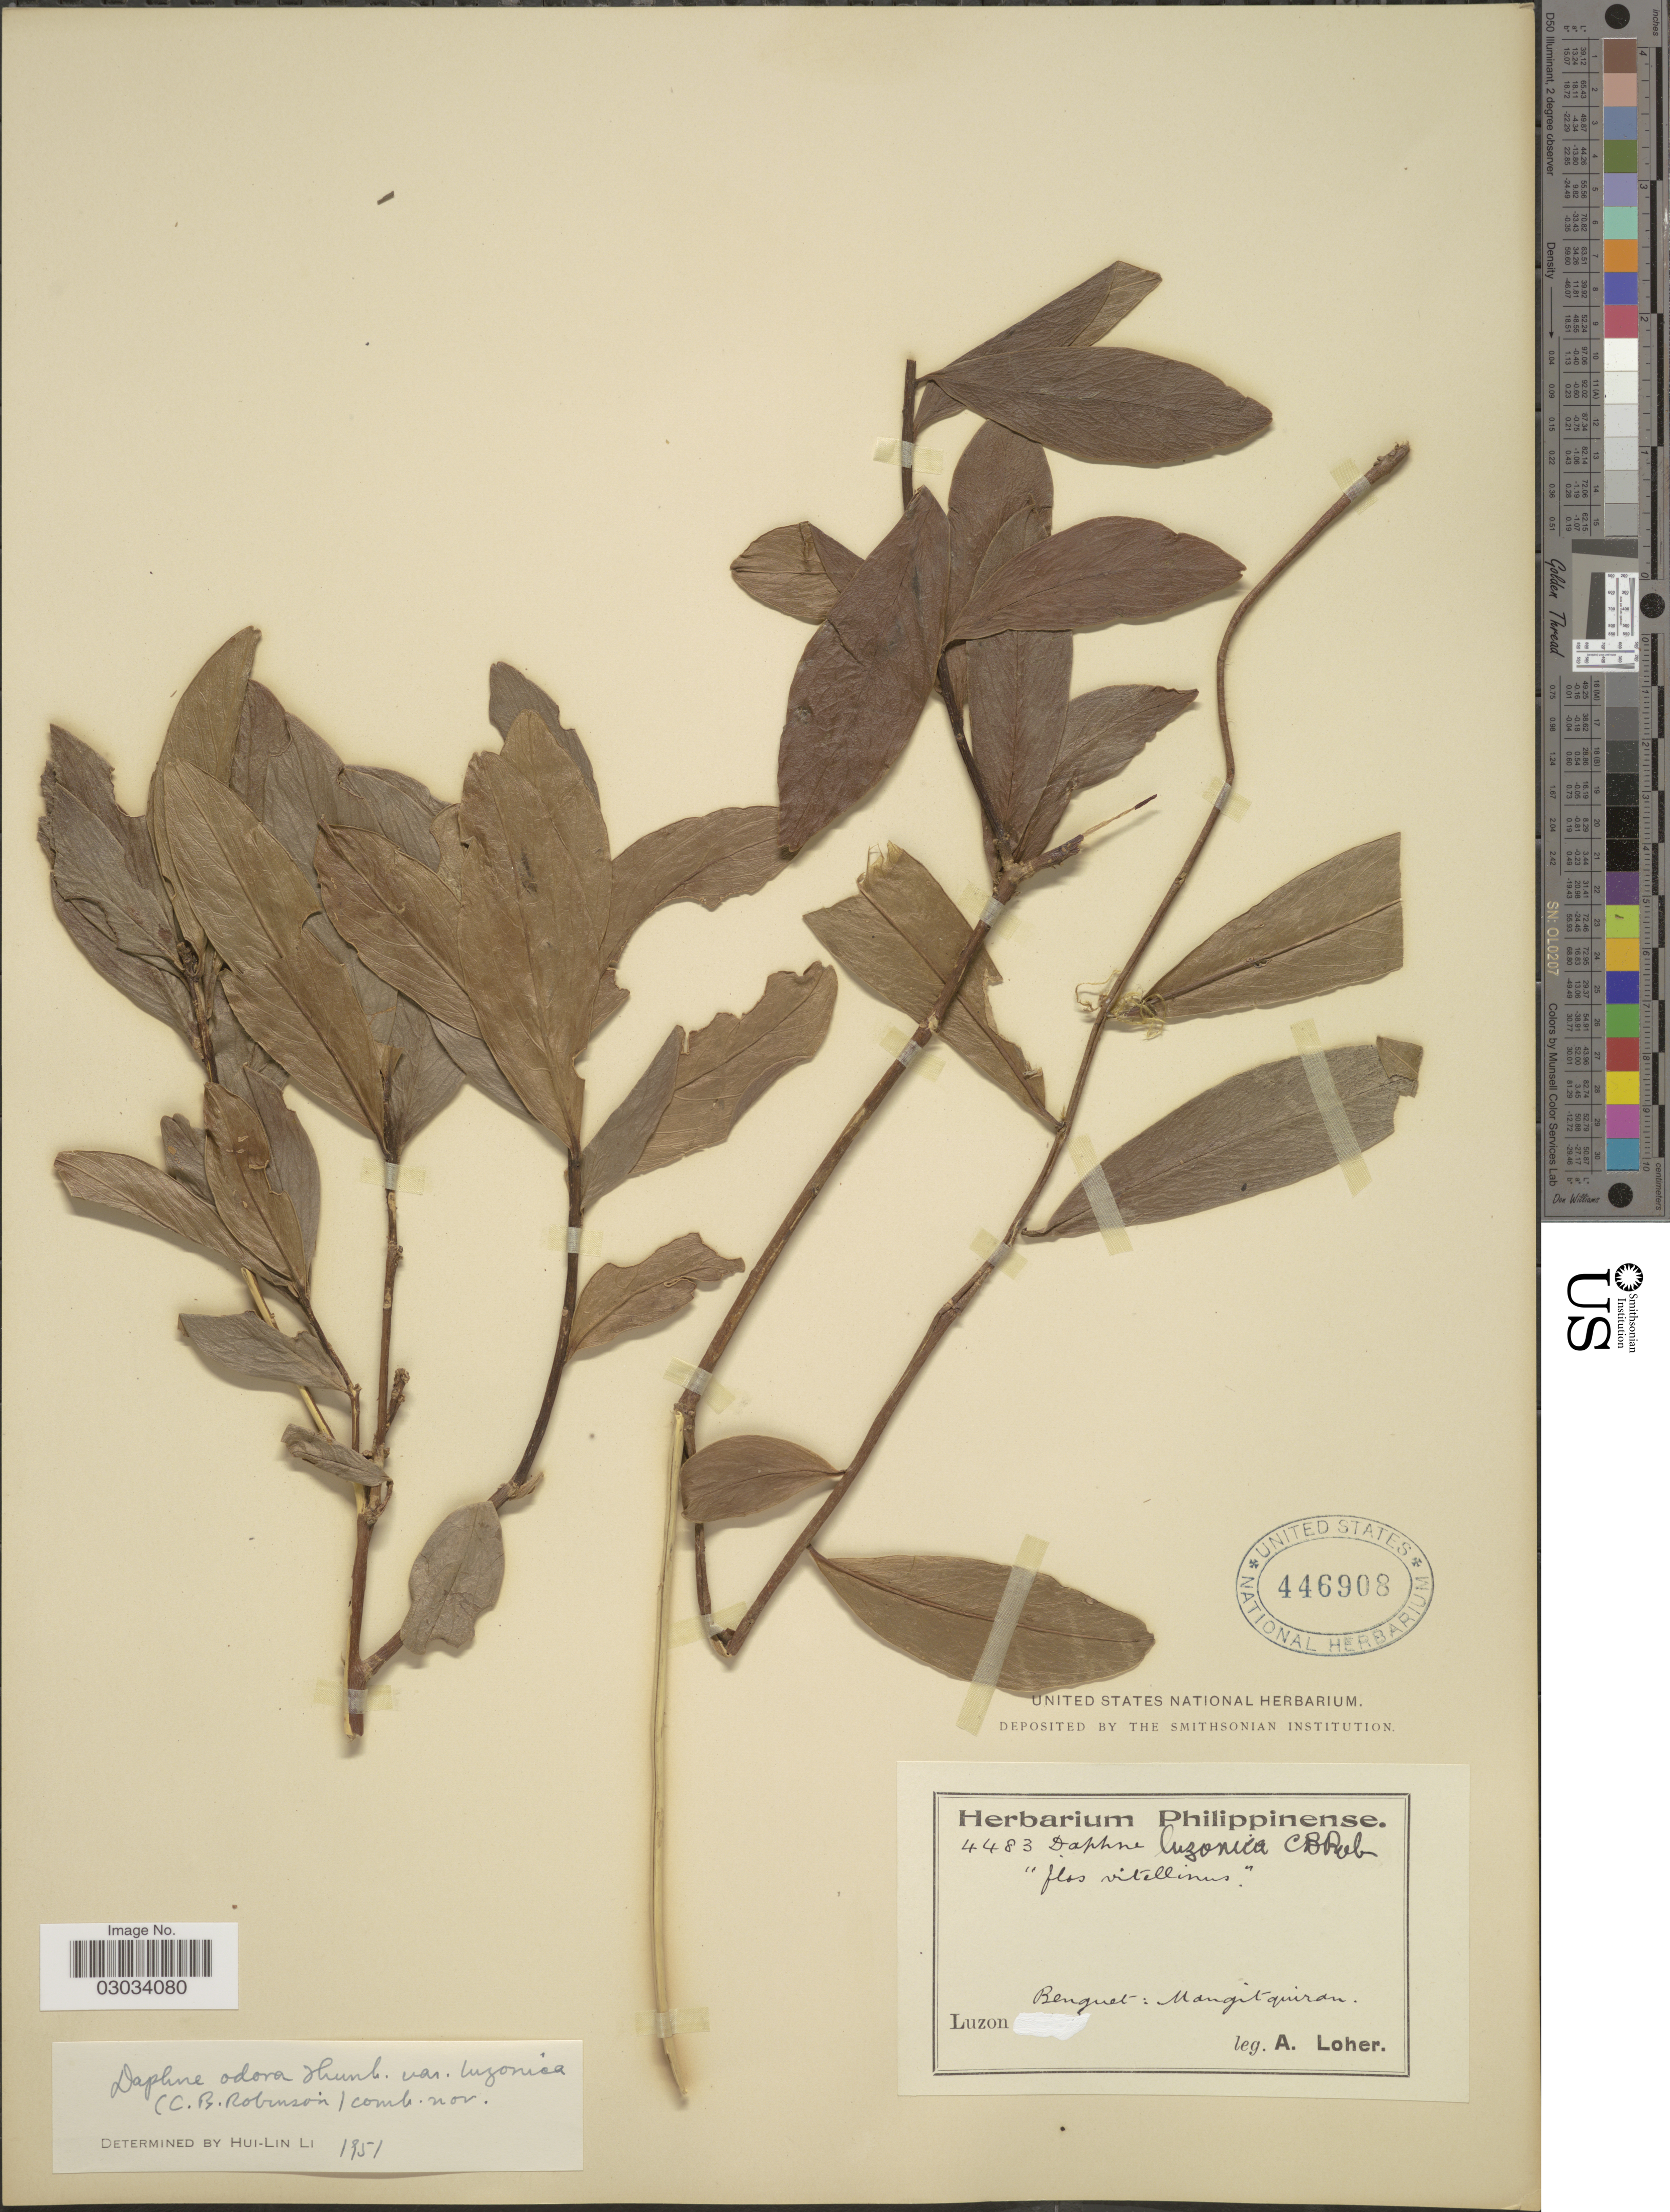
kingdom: Plantae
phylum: Tracheophyta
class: Magnoliopsida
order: Malvales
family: Thymelaeaceae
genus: Daphne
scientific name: Daphne luzonica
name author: C.B. Rob.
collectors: A. Loher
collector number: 4483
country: Philippines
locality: Luzon. Benguet: Mangitquiran.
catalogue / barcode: US 446908